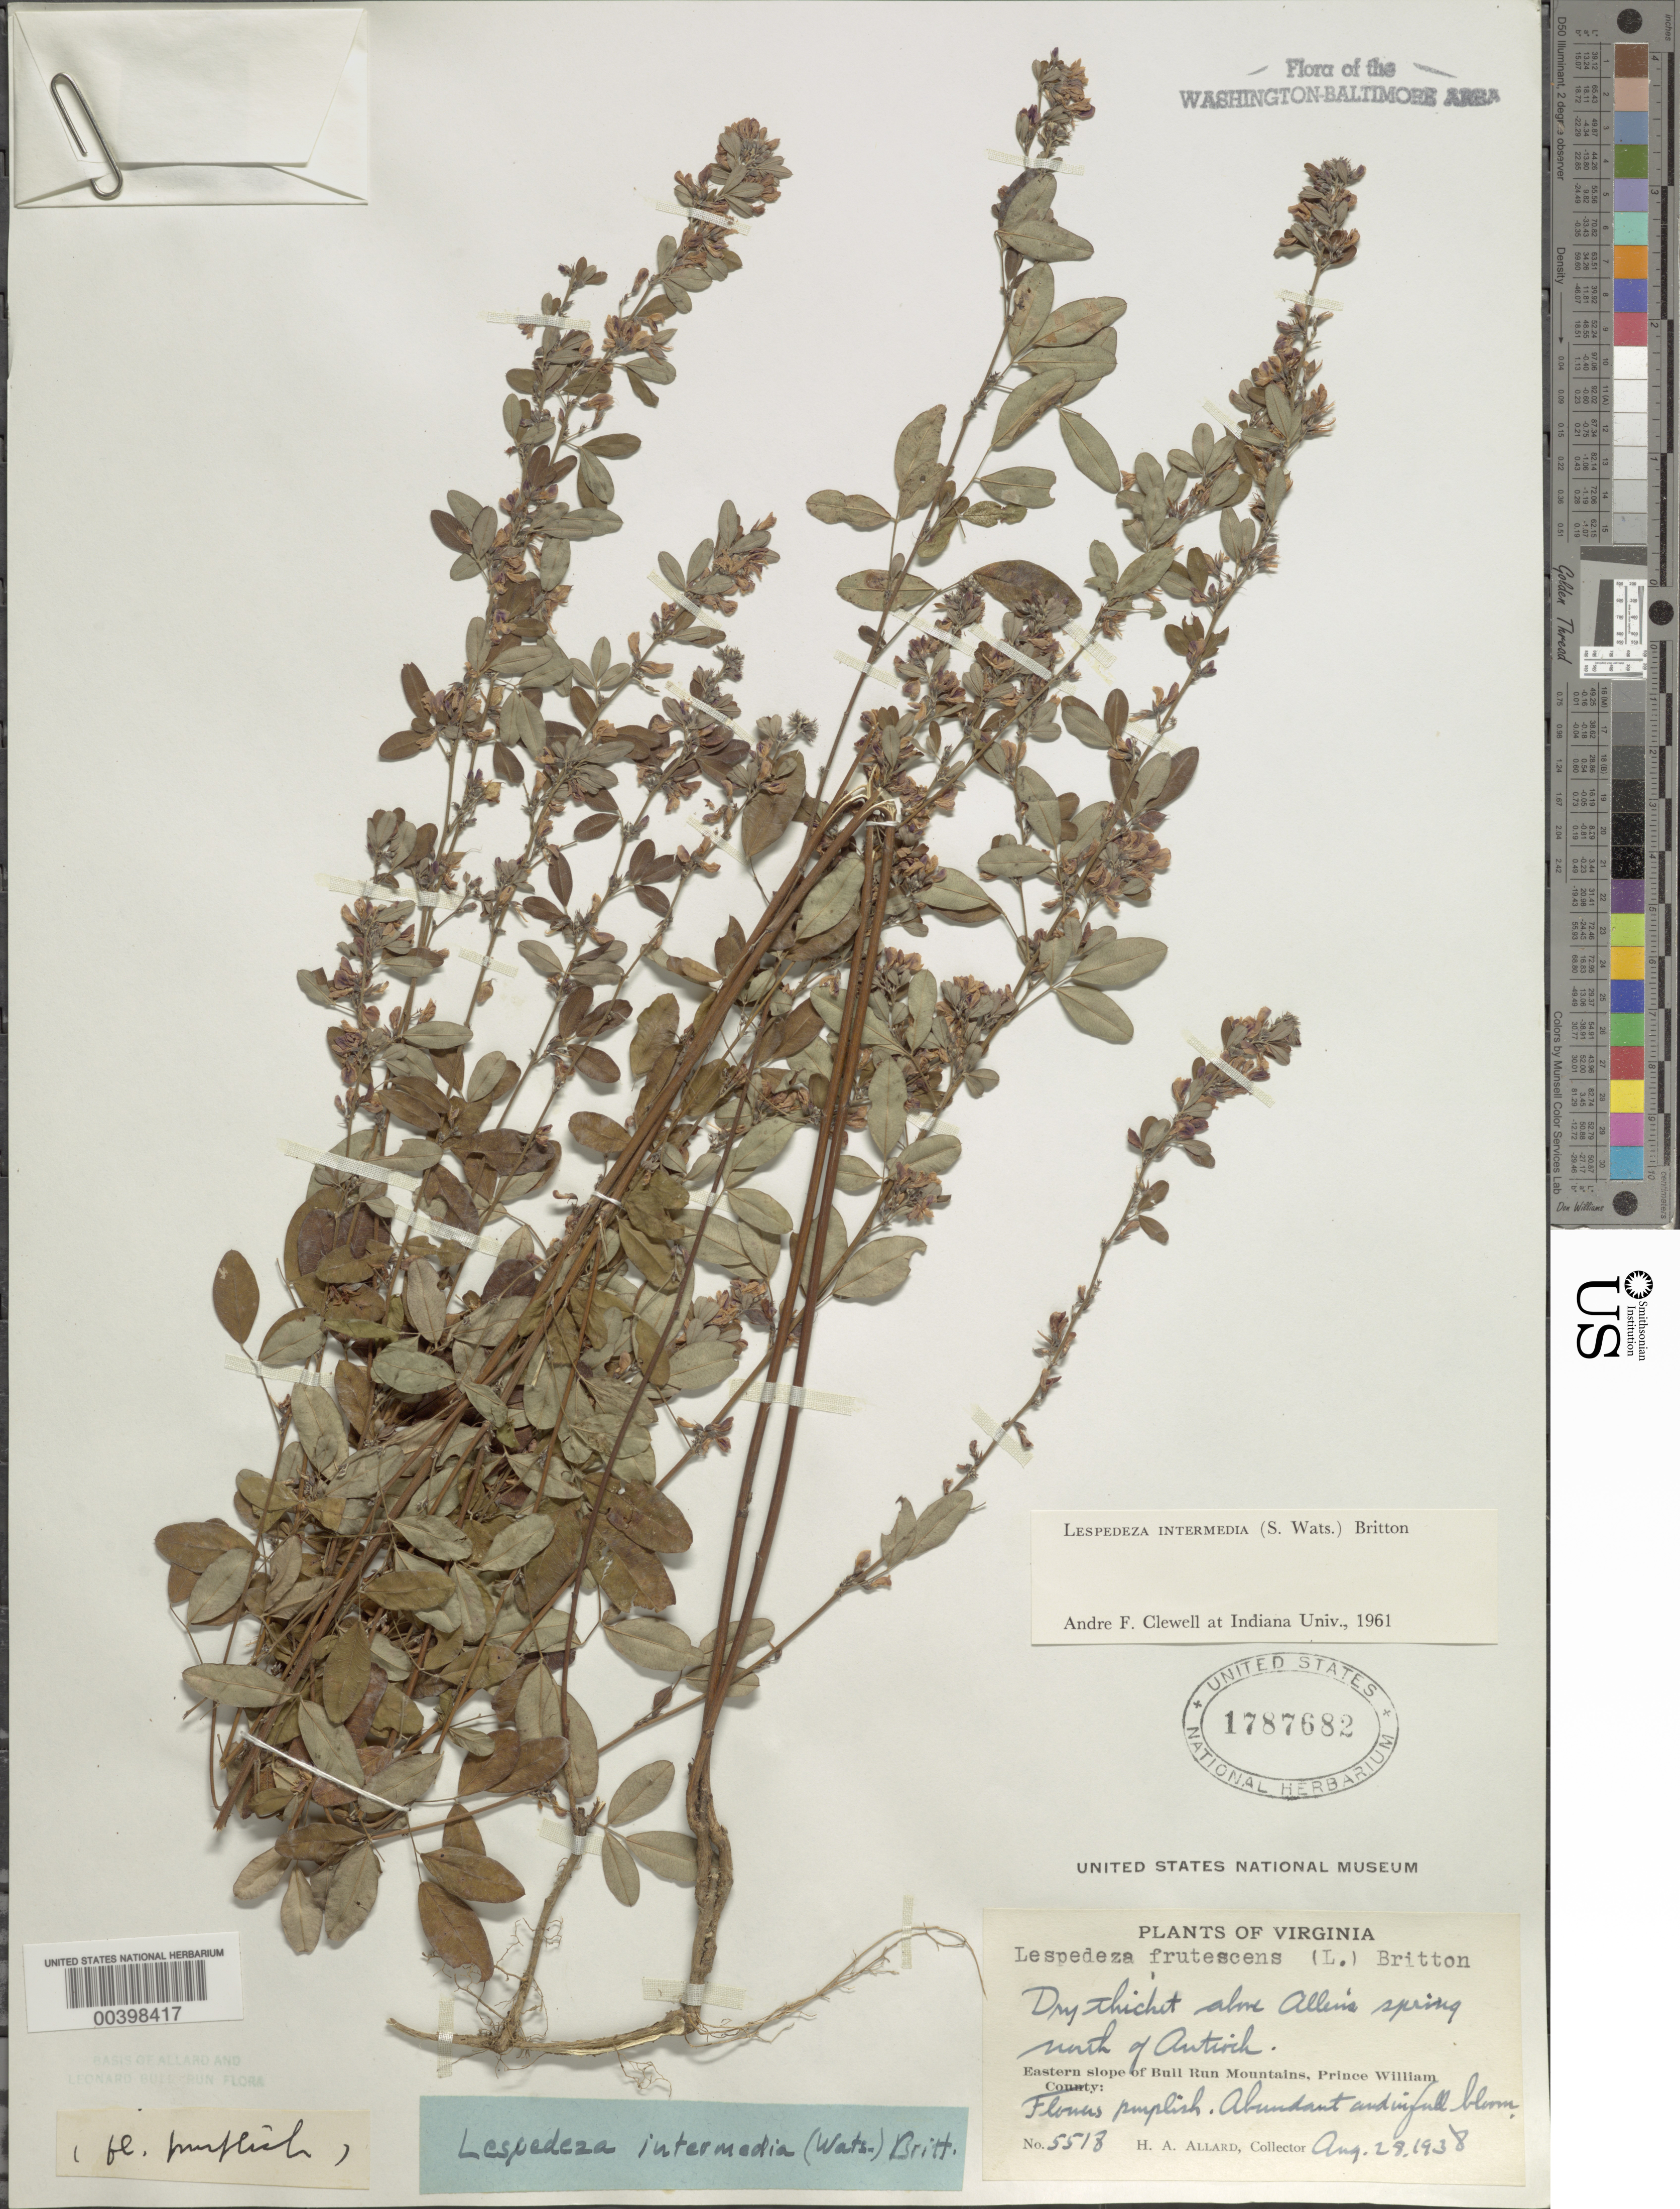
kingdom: Plantae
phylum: Tracheophyta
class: Magnoliopsida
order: Fabales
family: Fabaceae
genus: Lespedeza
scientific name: Lespedeza intermedia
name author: (S. Watson) Britton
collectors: H. A. Allard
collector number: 5518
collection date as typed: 28 Aug 1938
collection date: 1938-08-28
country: United States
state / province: Virginia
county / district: Prince William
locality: North of Antioch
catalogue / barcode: US 1787682